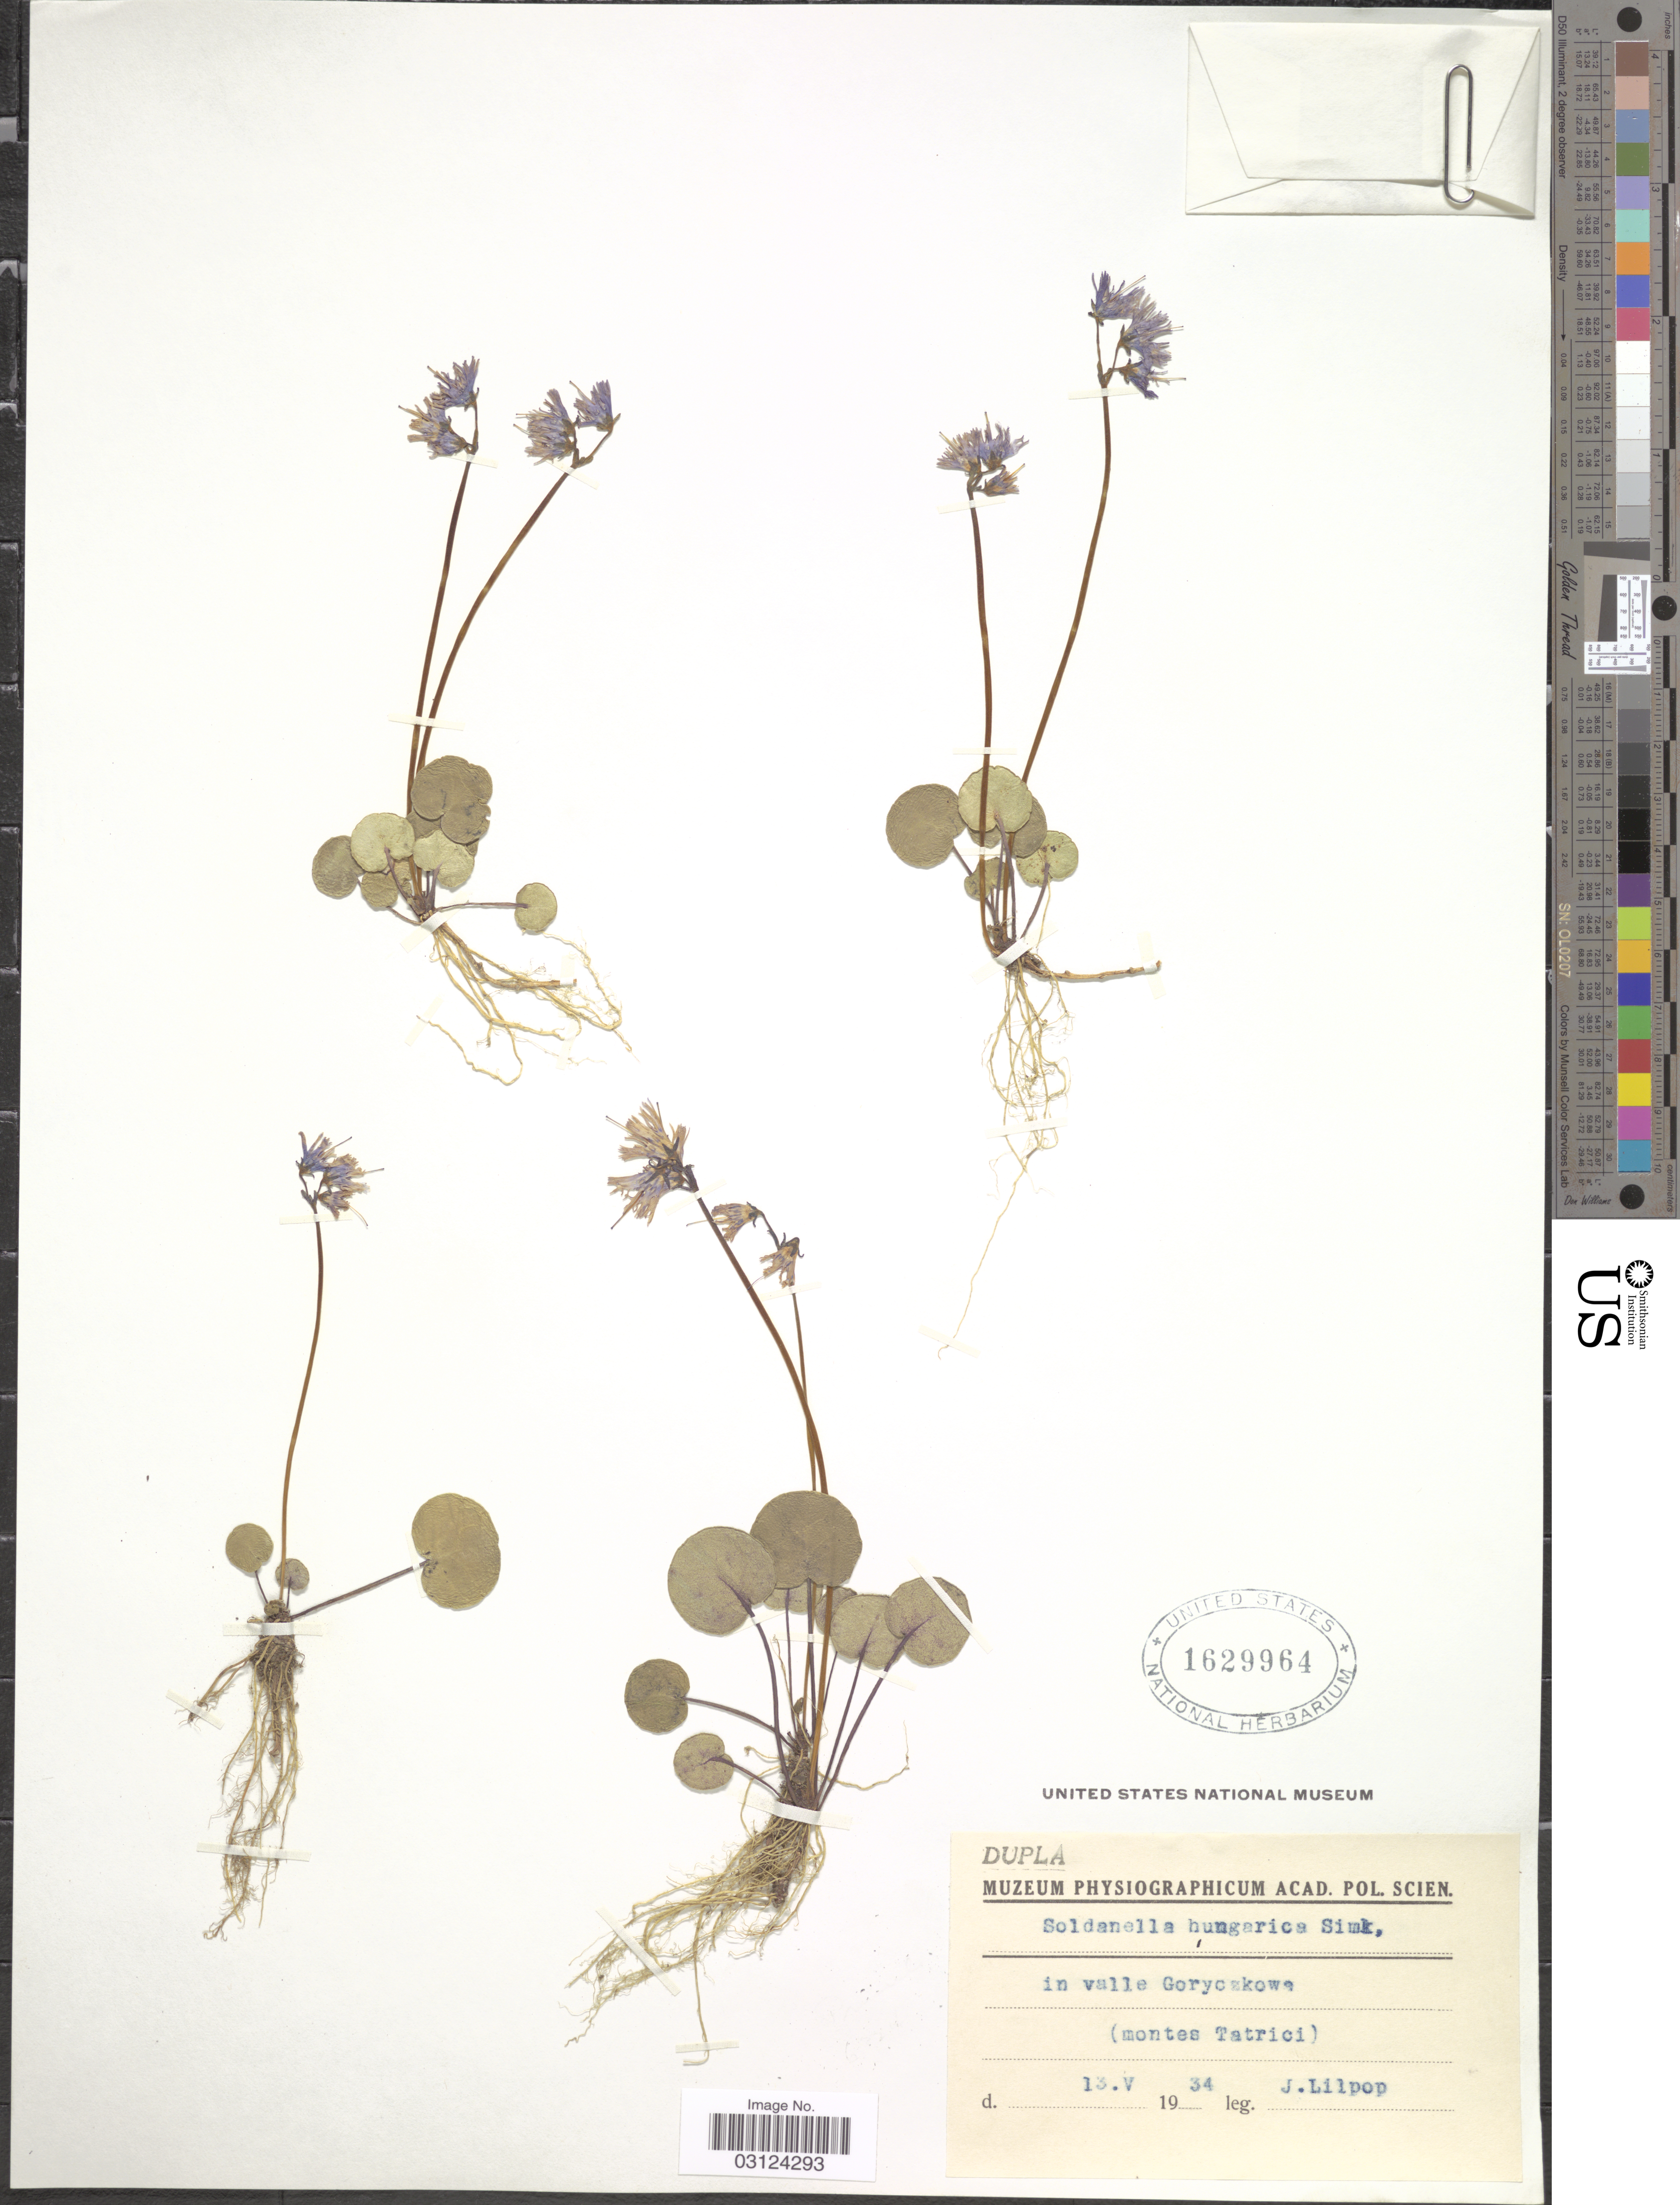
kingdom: Plantae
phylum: Tracheophyta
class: Magnoliopsida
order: Ericales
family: Primulaceae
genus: Soldanella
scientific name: Soldanella hungarica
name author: Simonk.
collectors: J. Lilpop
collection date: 1934-05-13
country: Poland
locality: In valle Goryczkowa (montes Tatrici).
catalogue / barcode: US 1629964